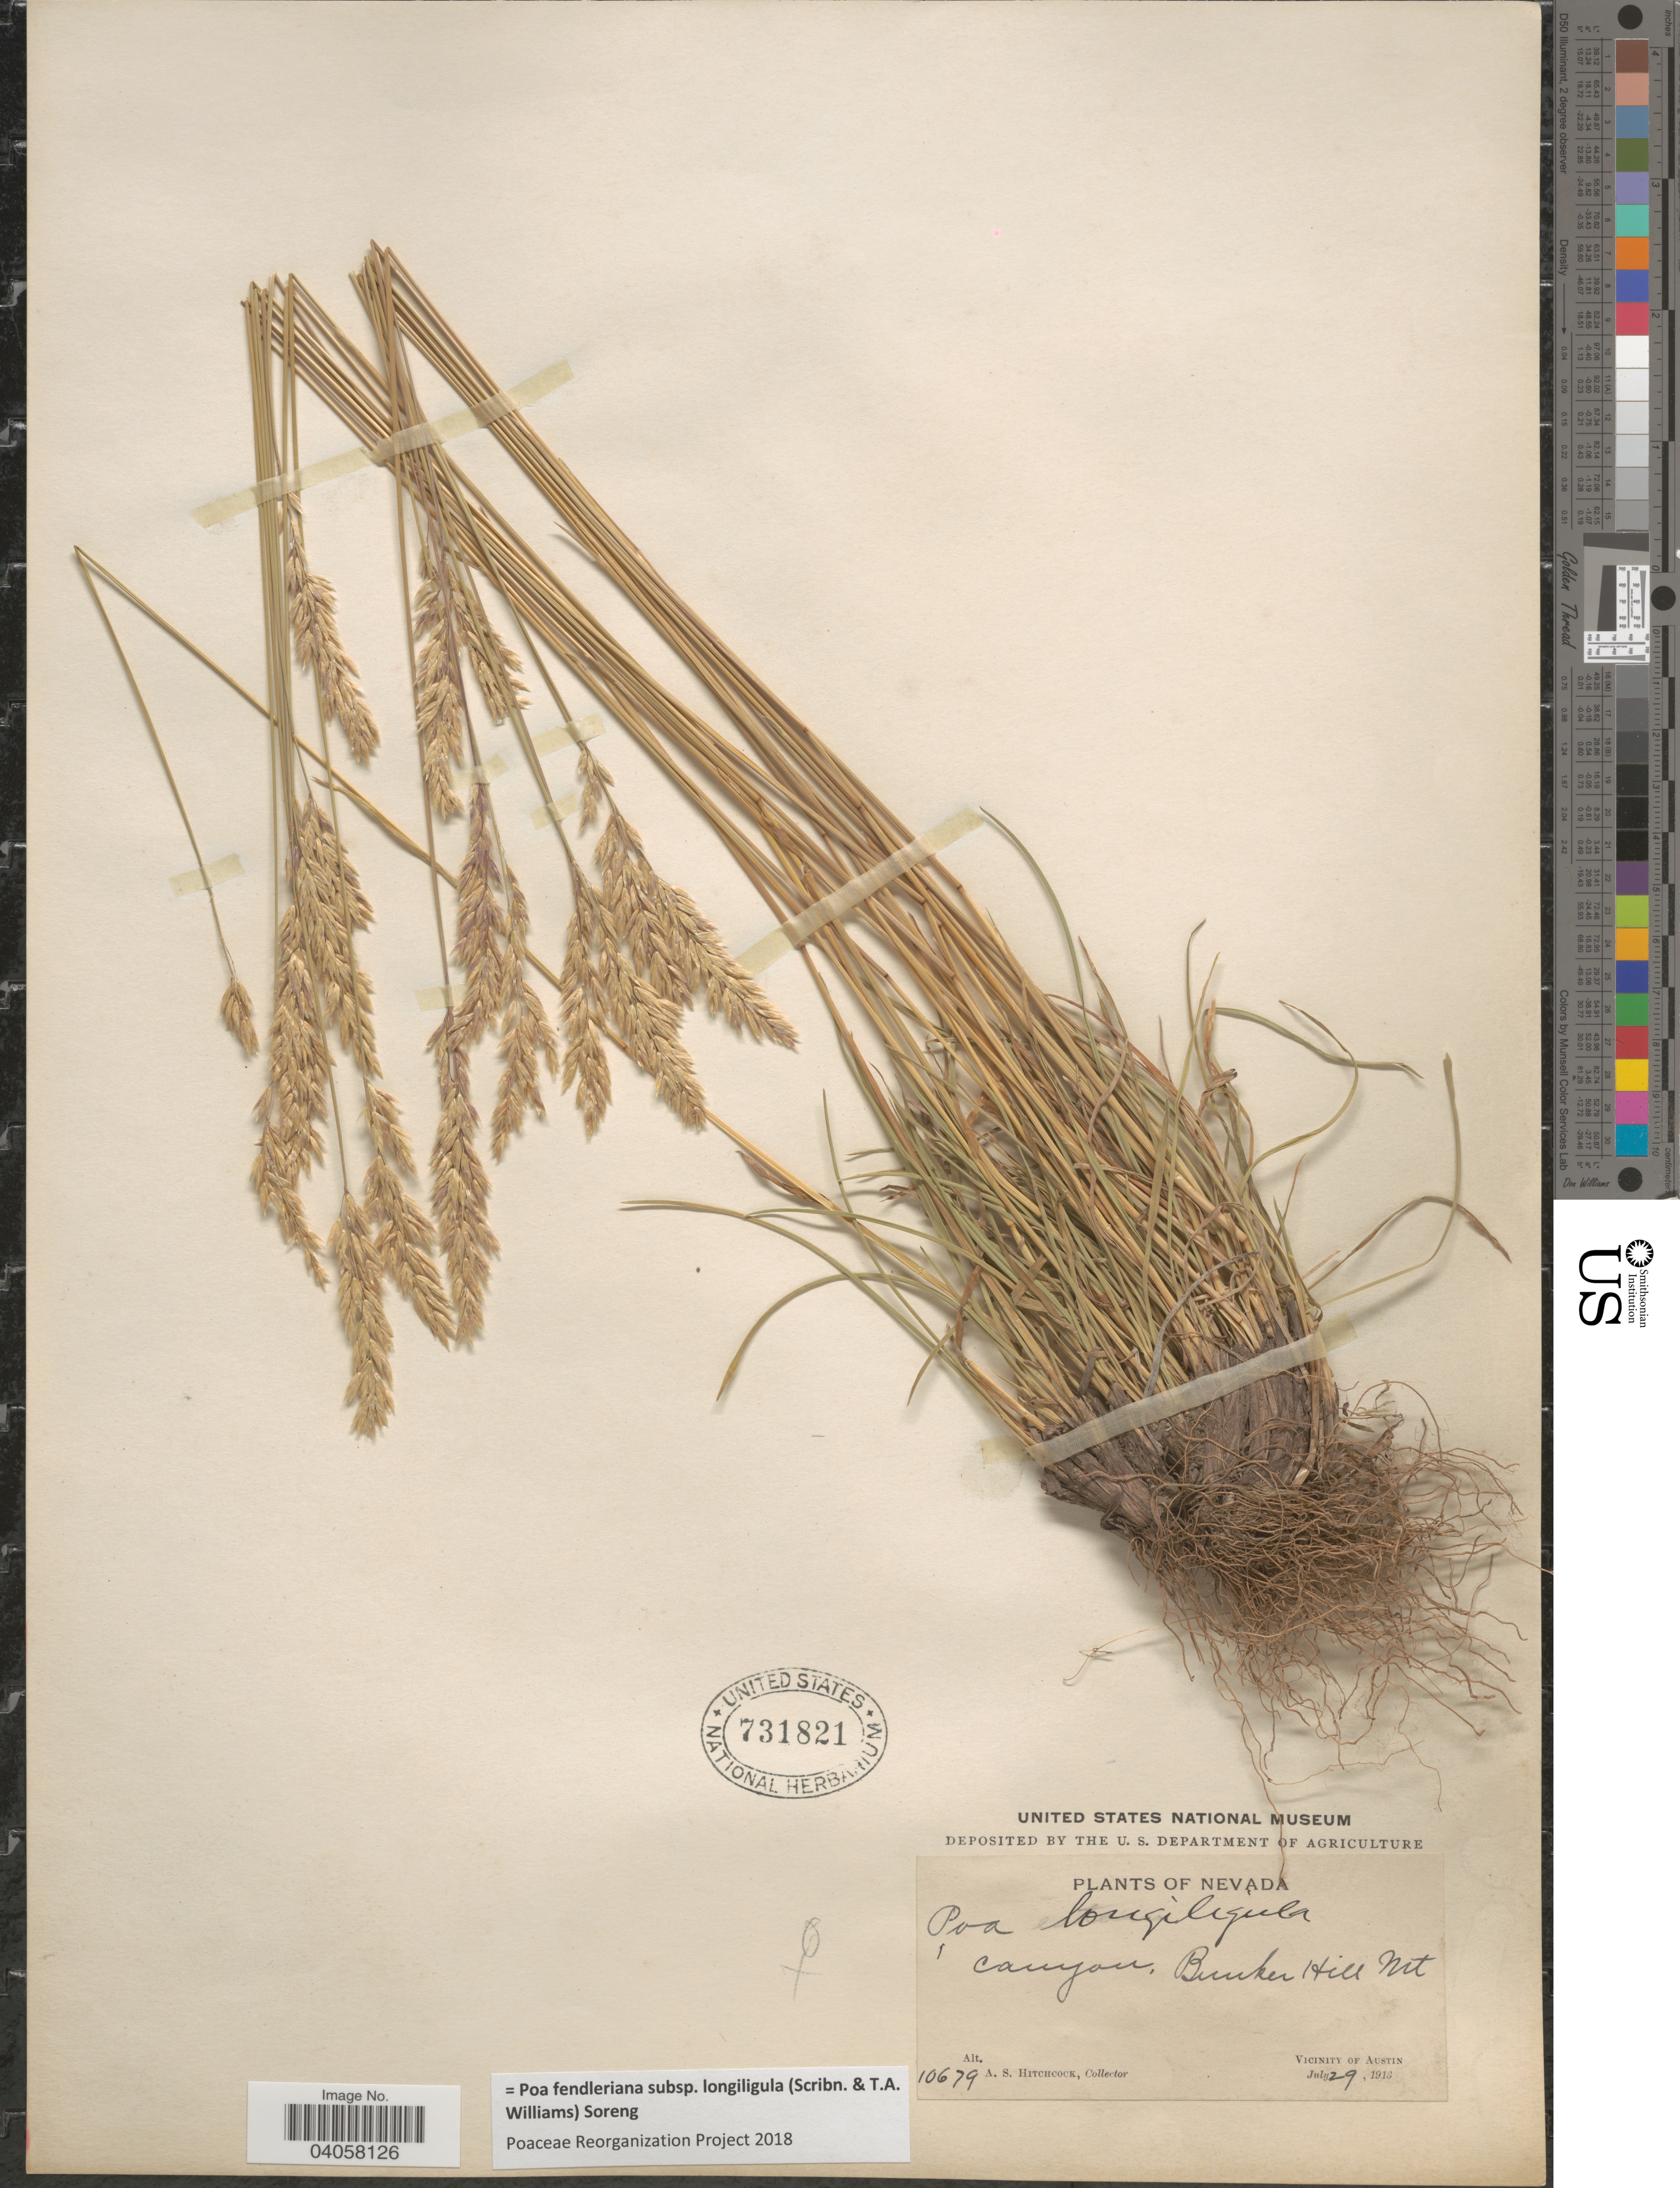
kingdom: Plantae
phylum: Tracheophyta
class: Liliopsida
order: Poales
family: Poaceae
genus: Poa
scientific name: Poa fendleriana subsp. longiligula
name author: (Scribn. & T.A. Williams) Soreng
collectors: A. S. Hitchcock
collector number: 10679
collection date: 1913-07-29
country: United States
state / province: Nevada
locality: Canyon, Bunker Hill Mt. Vicinity of Austin.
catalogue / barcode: US 731821